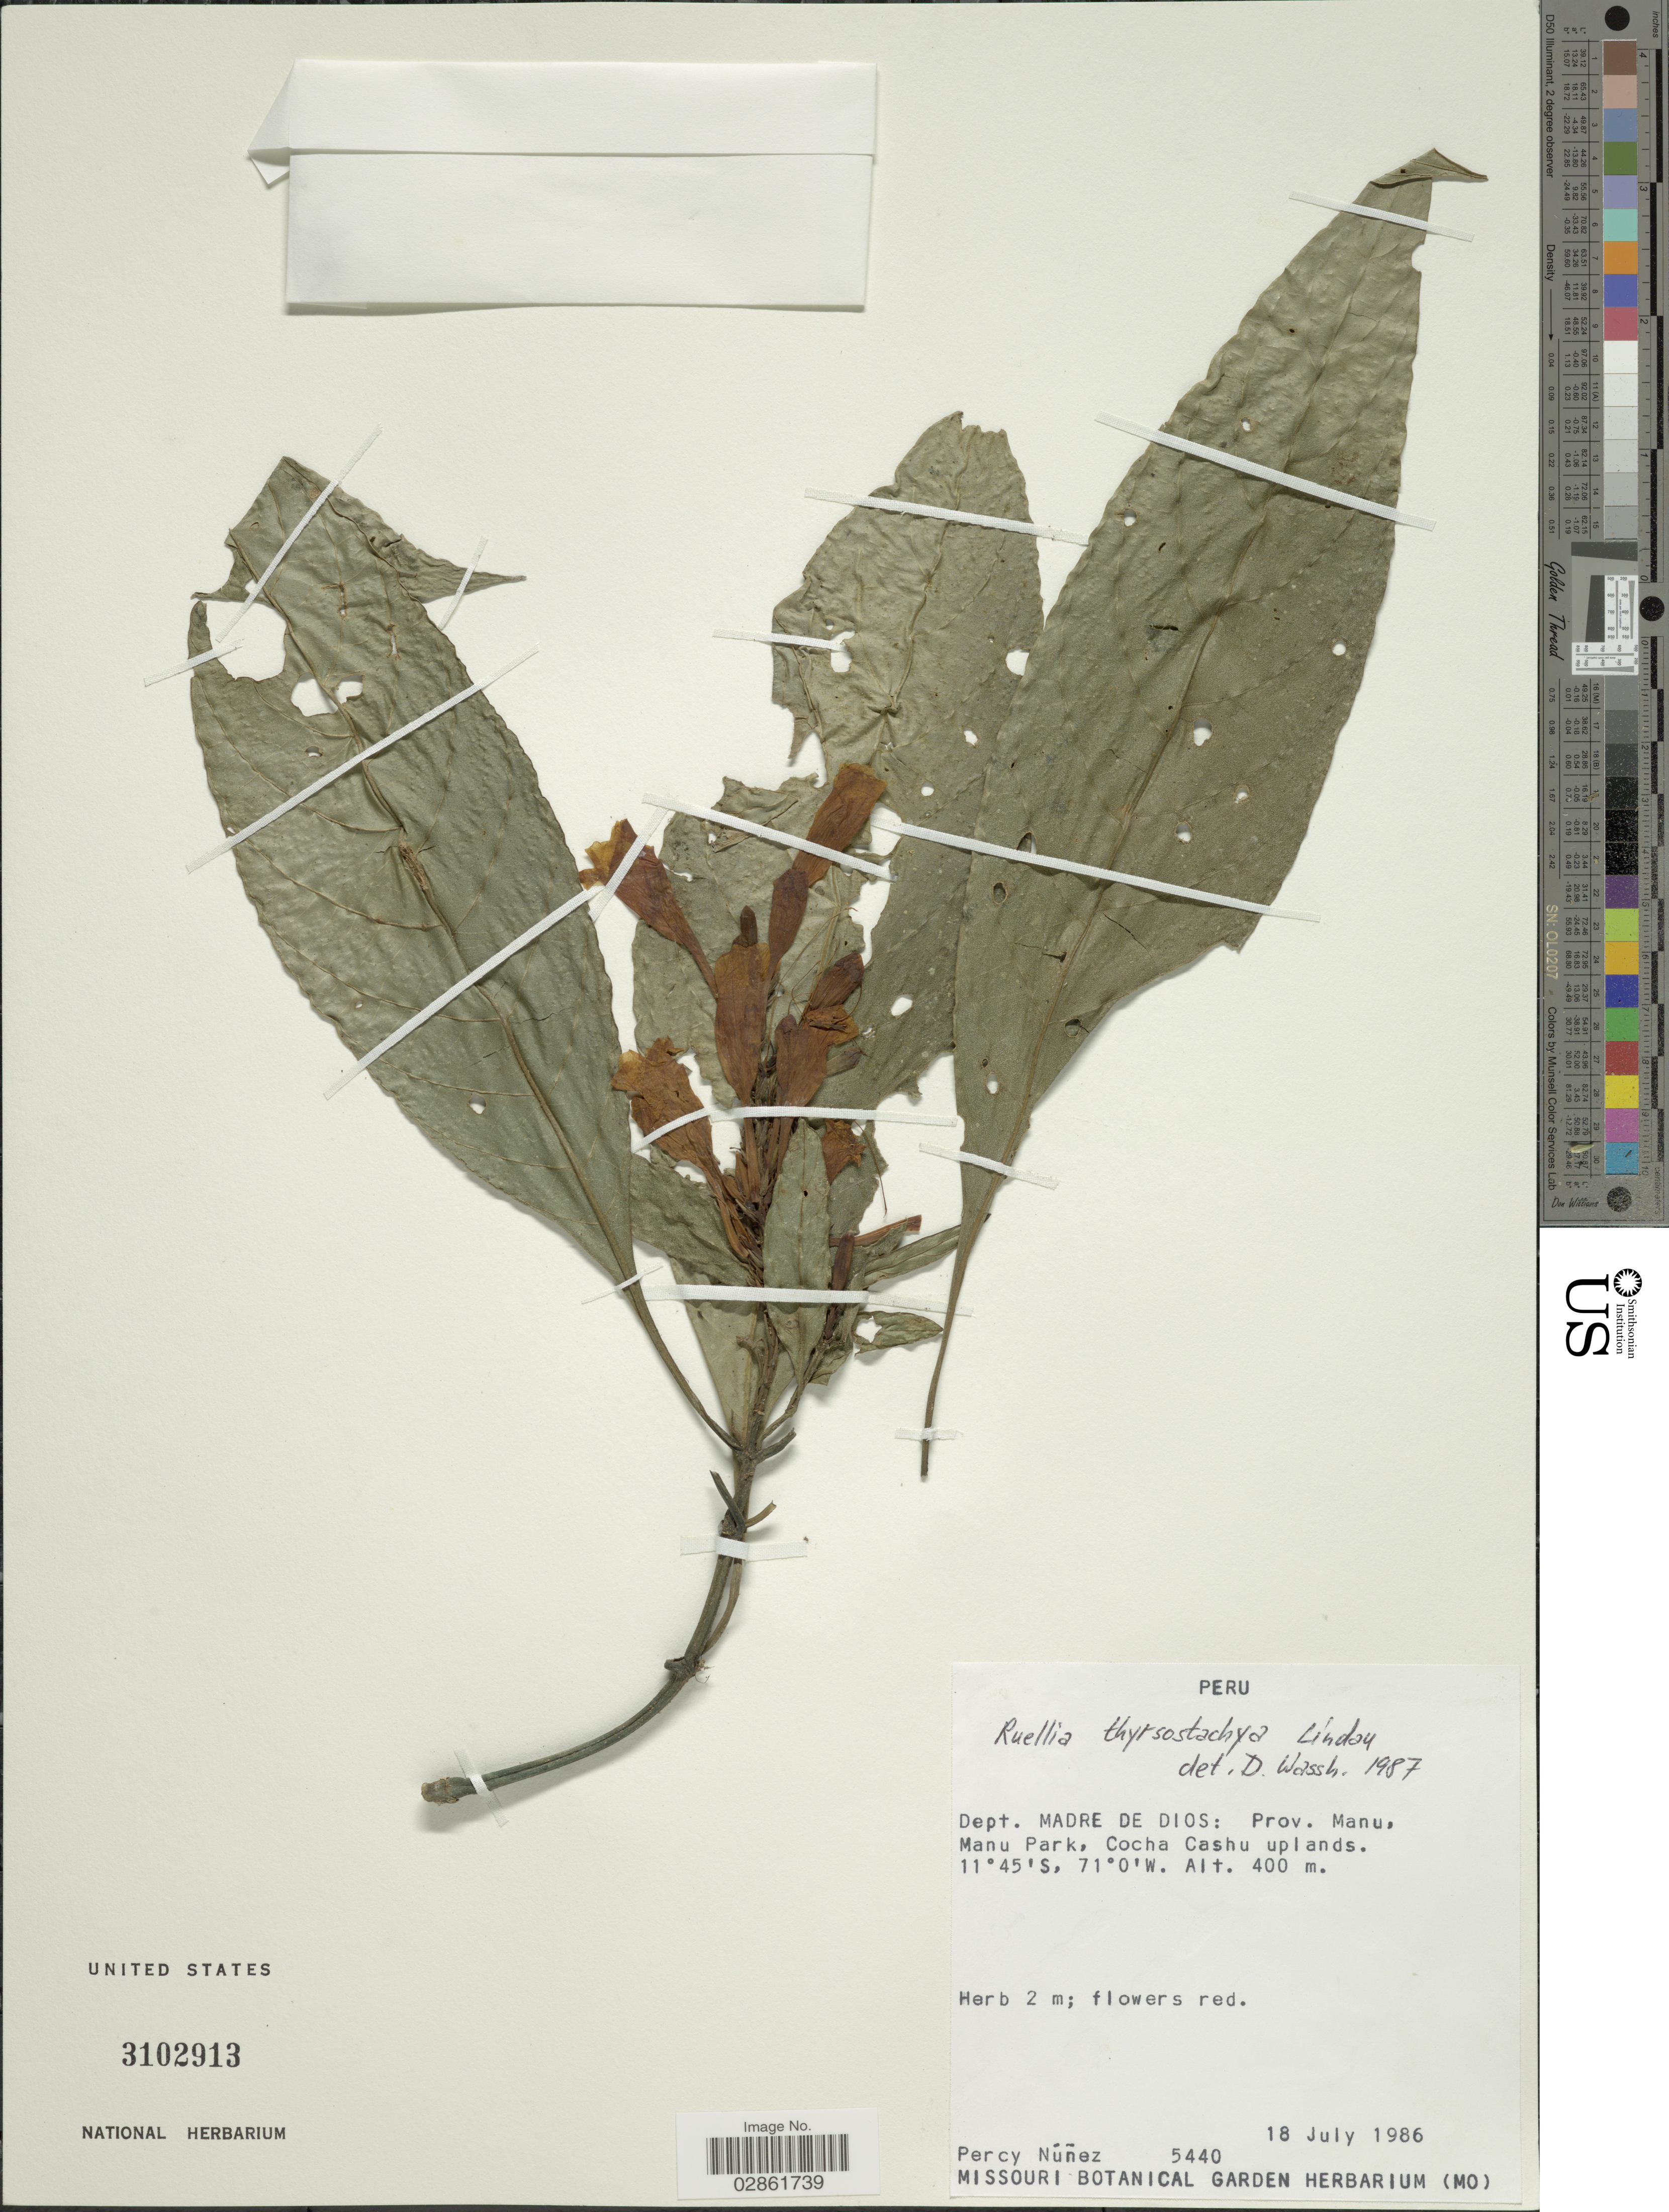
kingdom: Plantae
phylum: Tracheophyta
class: Magnoliopsida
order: Lamiales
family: Acanthaceae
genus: Ruellia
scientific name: Ruellia proxima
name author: Lindau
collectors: P. Nuñez V.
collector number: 5440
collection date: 1986-07-18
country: Peru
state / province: Madre de Dios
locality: Dept. Madre de Dios: Prov. Manu, Manu Park, Cocha Cashu uplands.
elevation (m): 400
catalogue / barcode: US 3102913